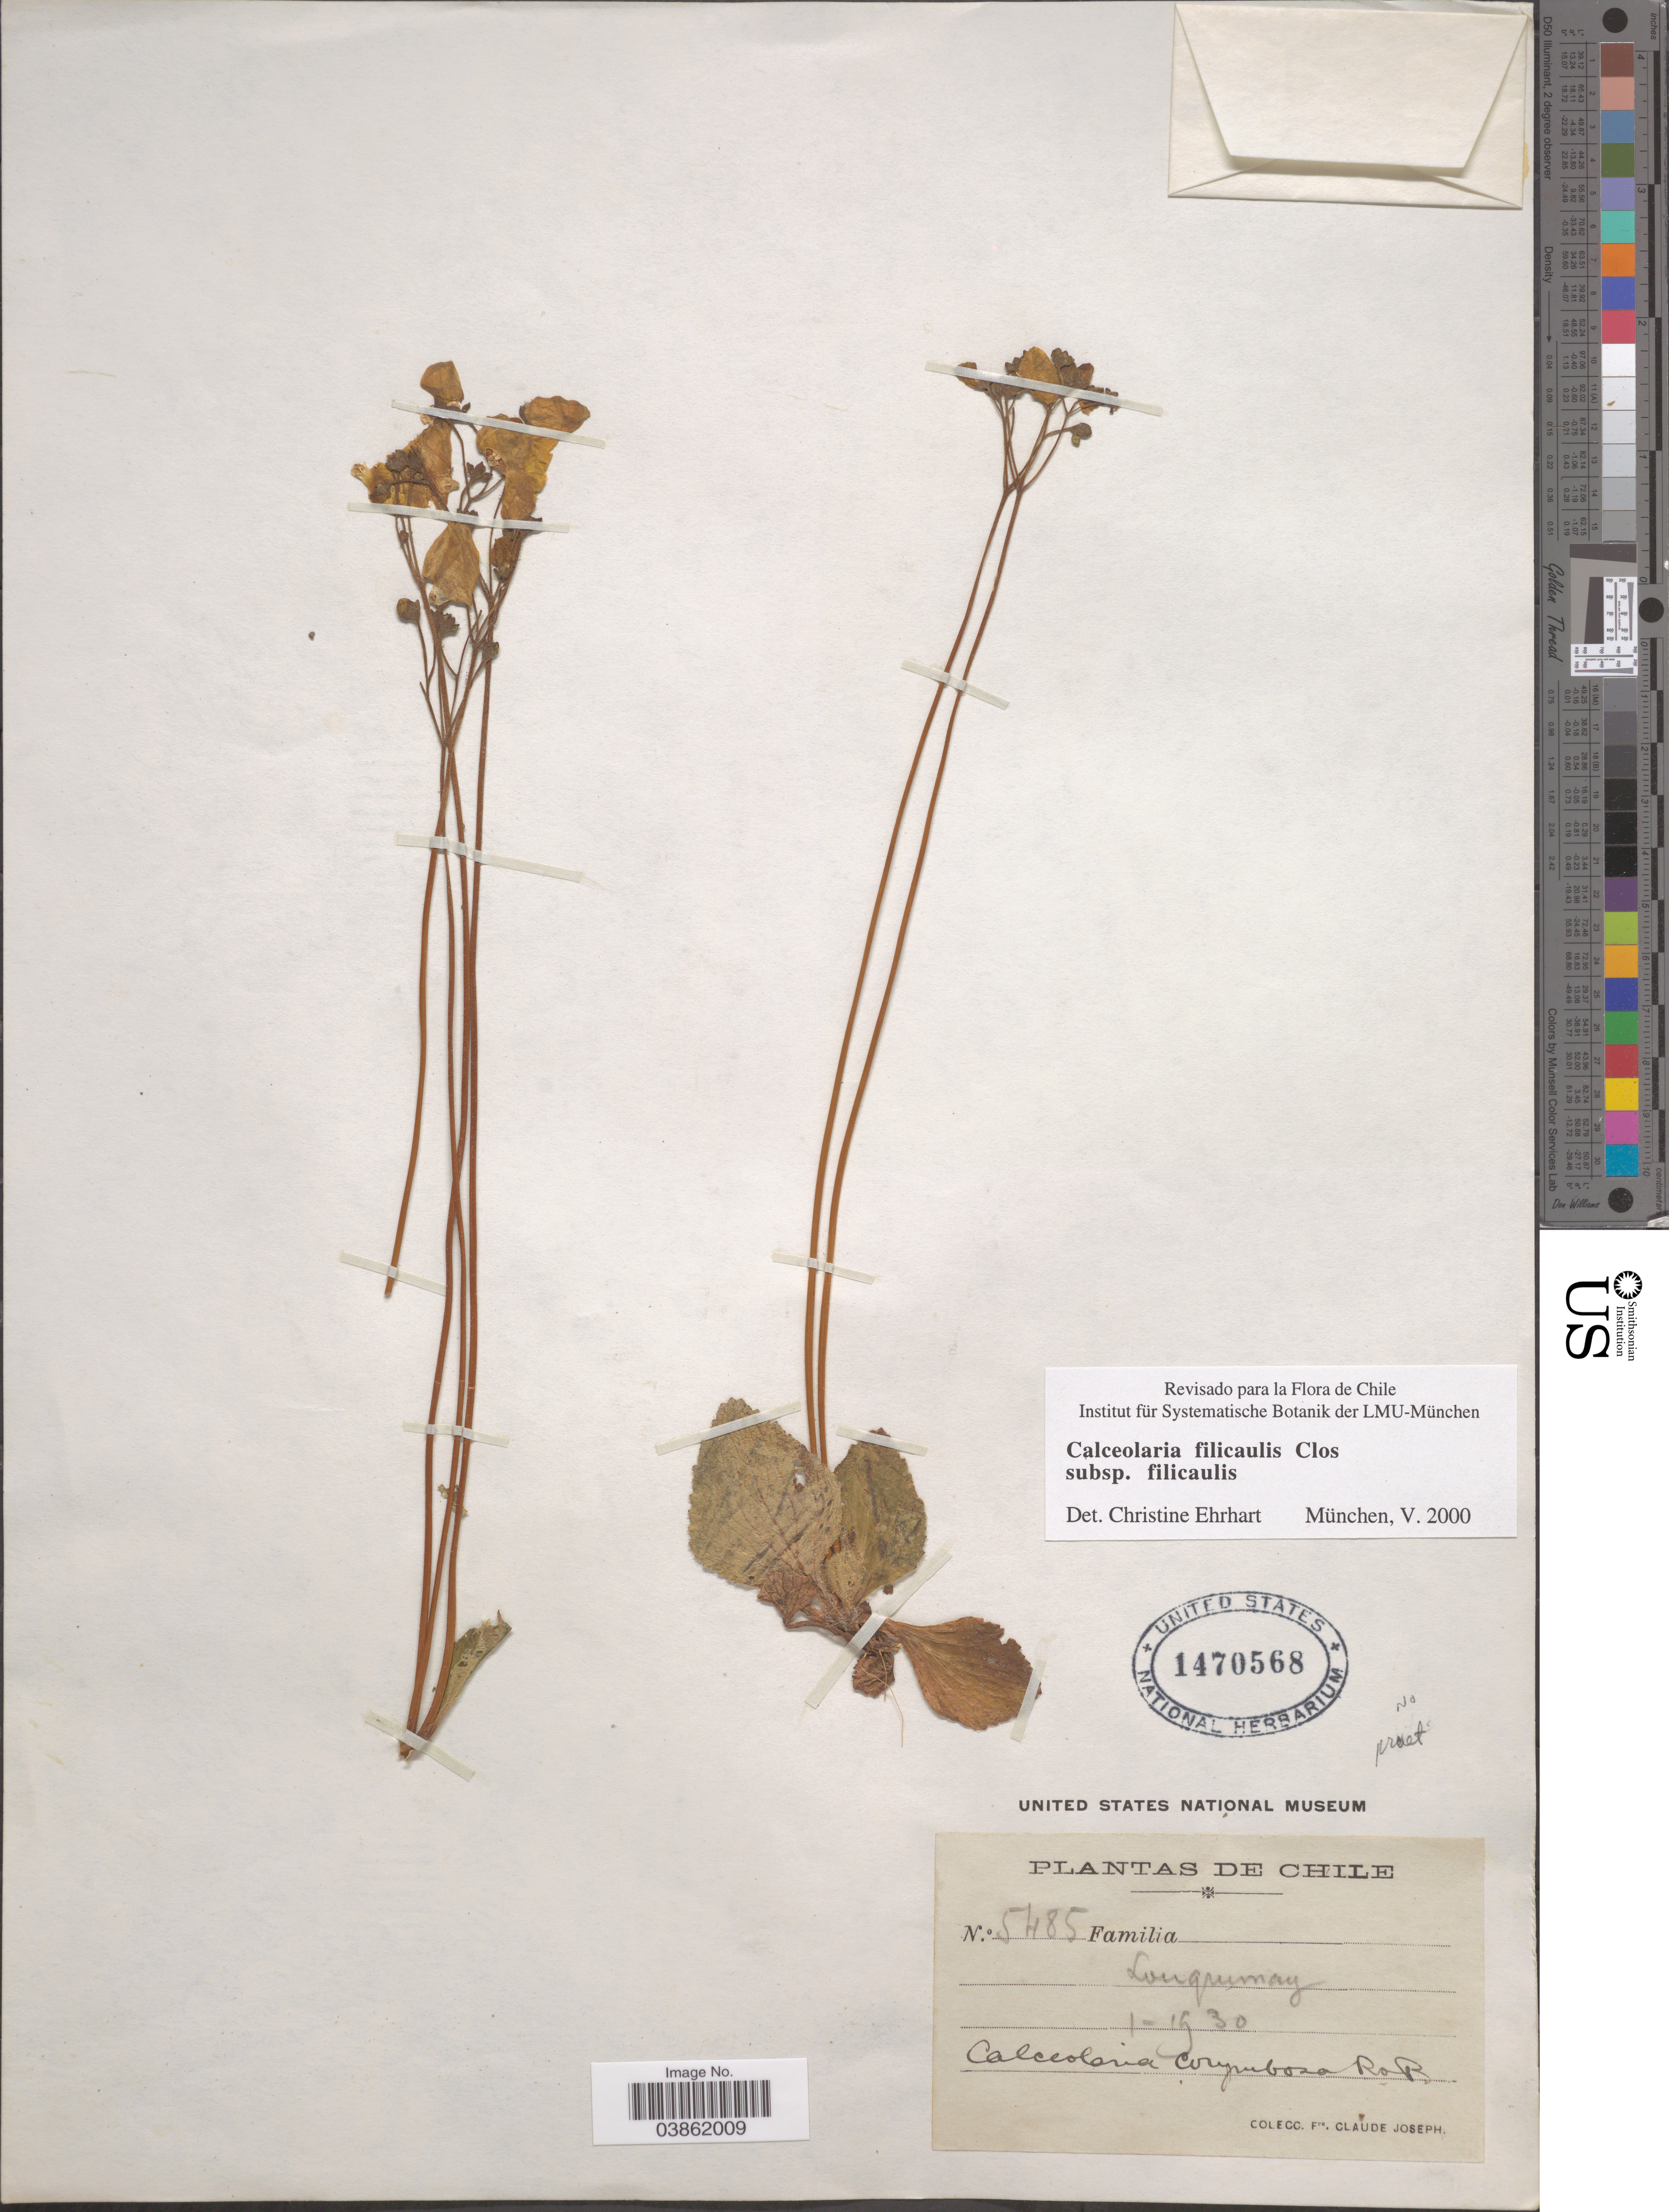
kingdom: Plantae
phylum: Tracheophyta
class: Magnoliopsida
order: Lamiales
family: Calceolariaceae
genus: Calceolaria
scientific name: Calceolaria filicaulis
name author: Clos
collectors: Bro. Claude-Joseph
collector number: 5485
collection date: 1930-01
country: Chile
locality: Lonquimay.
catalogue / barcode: US 1470568